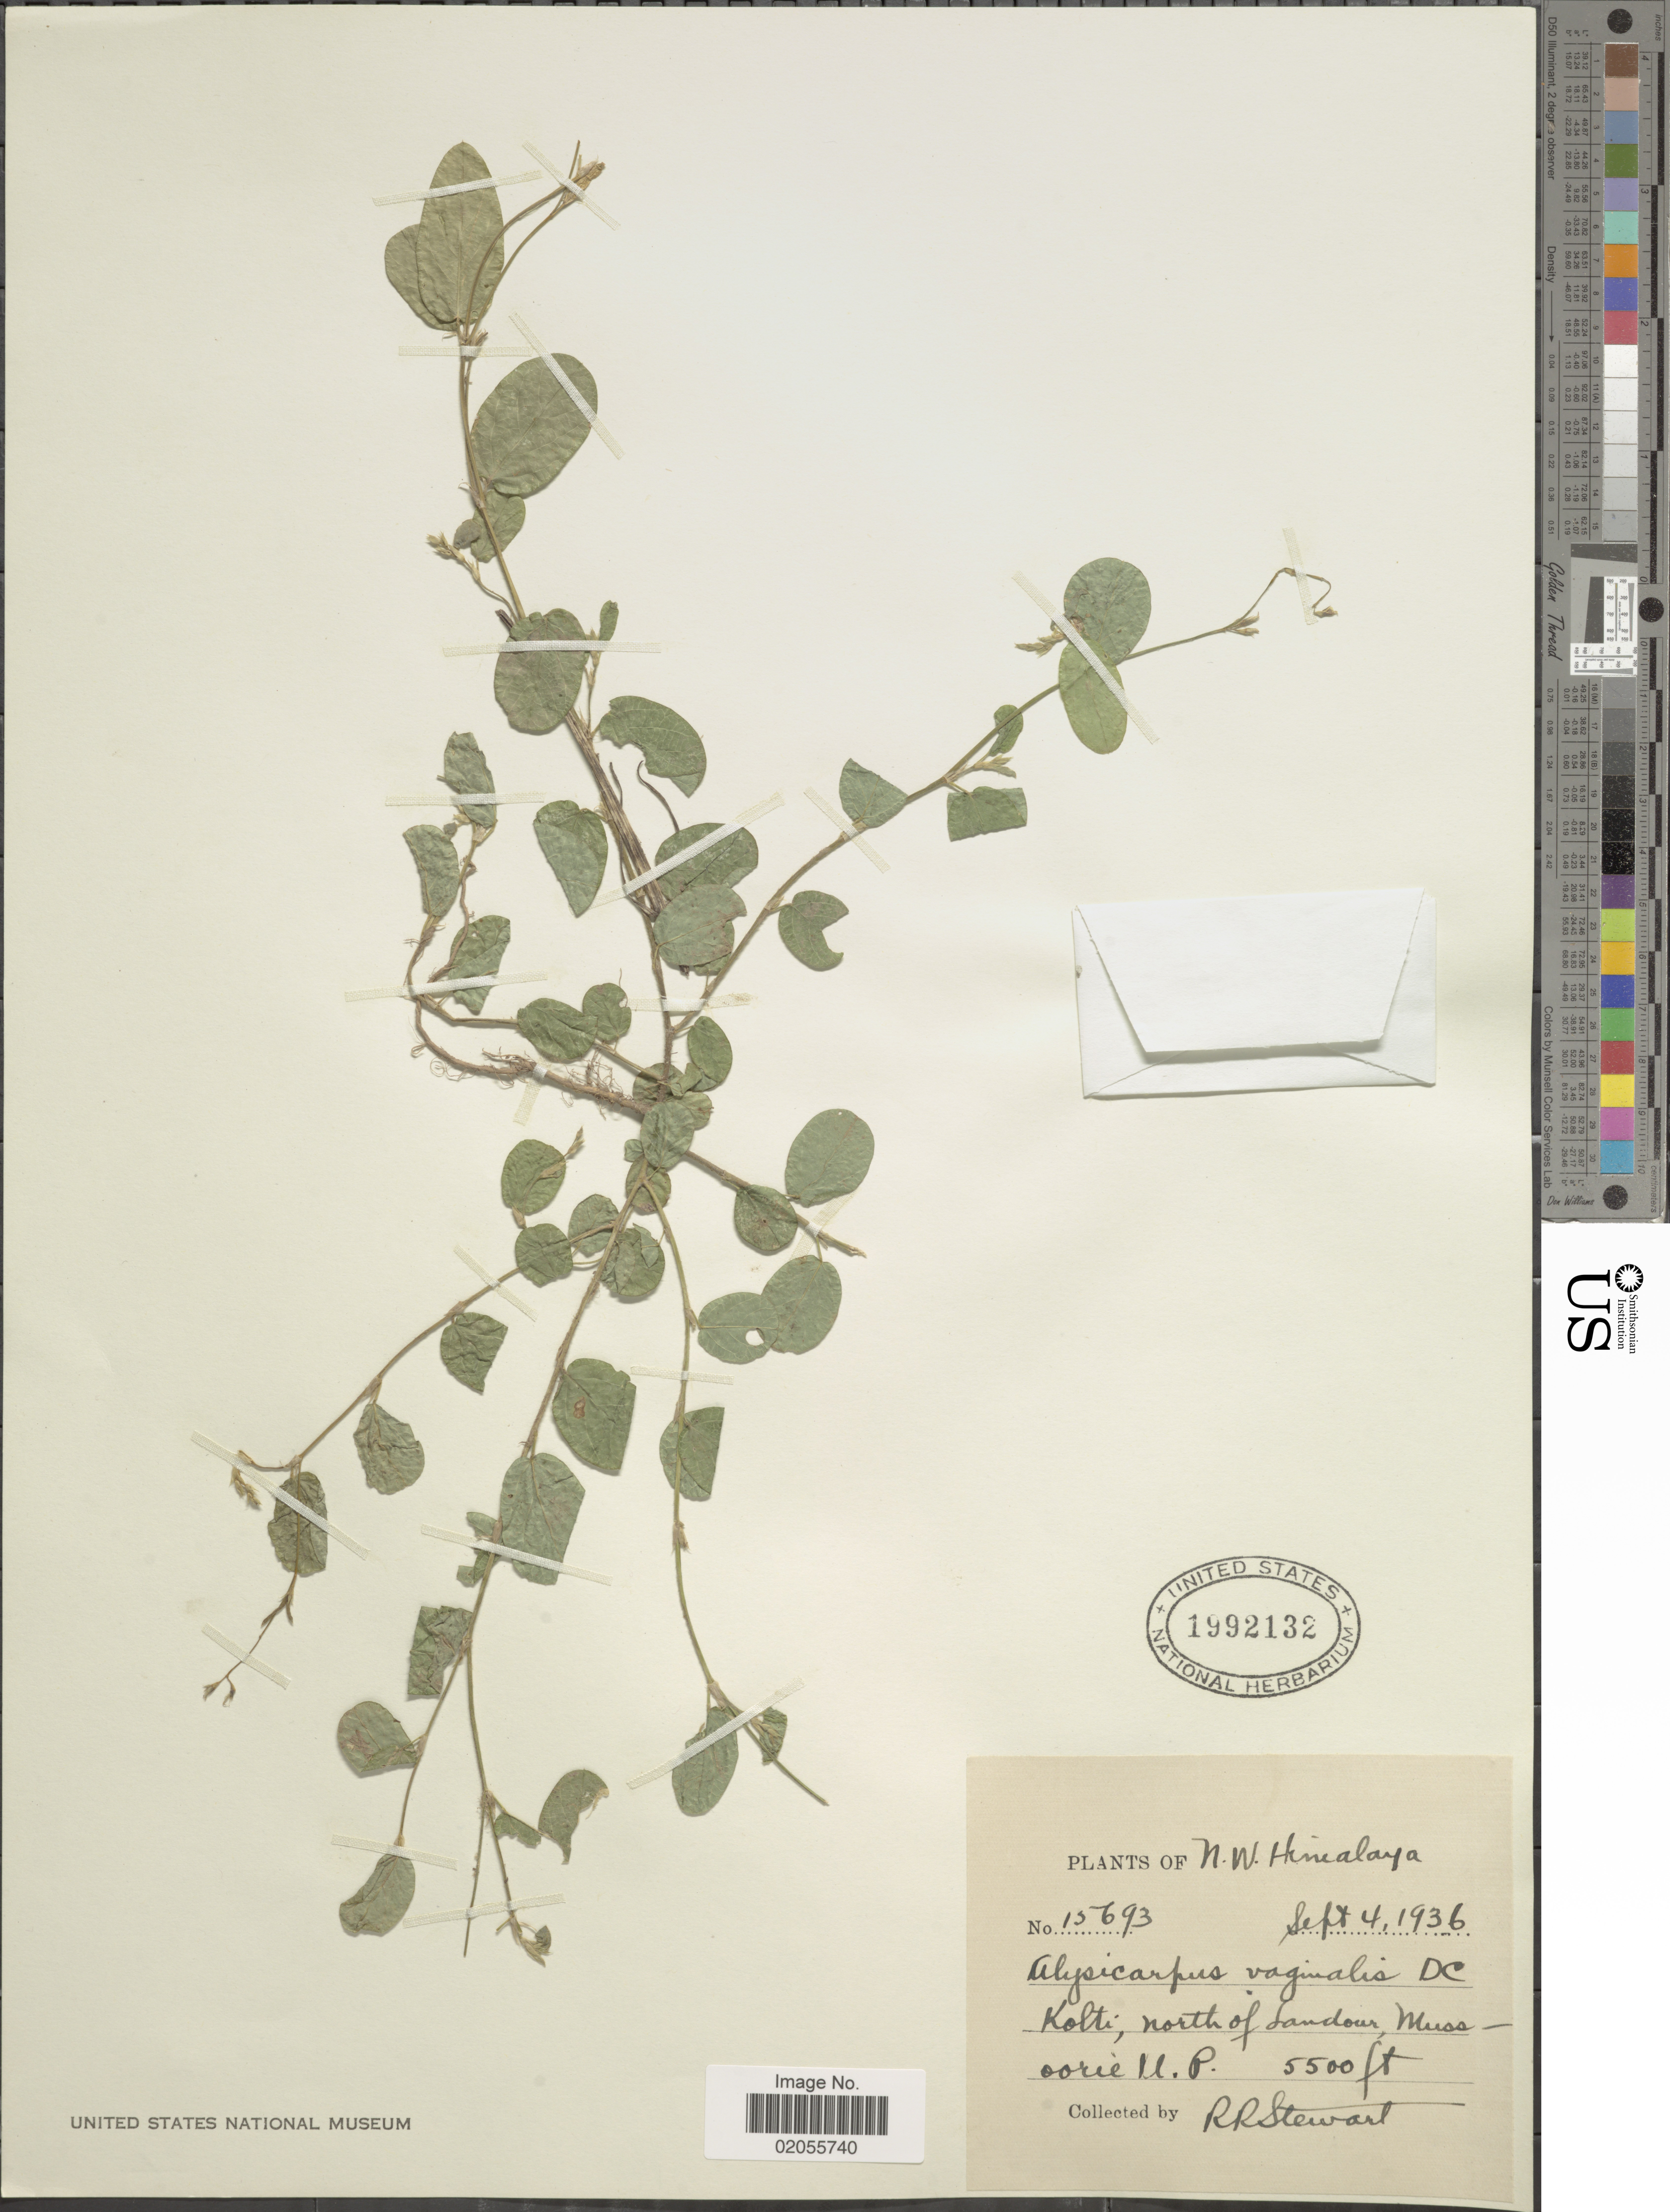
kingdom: Plantae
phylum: Tracheophyta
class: Magnoliopsida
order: Fabales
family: Fabaceae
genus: Alysicarpus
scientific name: Alysicarpus vaginalis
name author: (L.) DC.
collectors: R. R. Stewart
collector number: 15693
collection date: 1936-09-04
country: India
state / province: Uttar Pradesh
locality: N. W. Himalaya, Kolti, north of Landour, Mussoorie U.P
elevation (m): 1676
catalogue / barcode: US 1992132